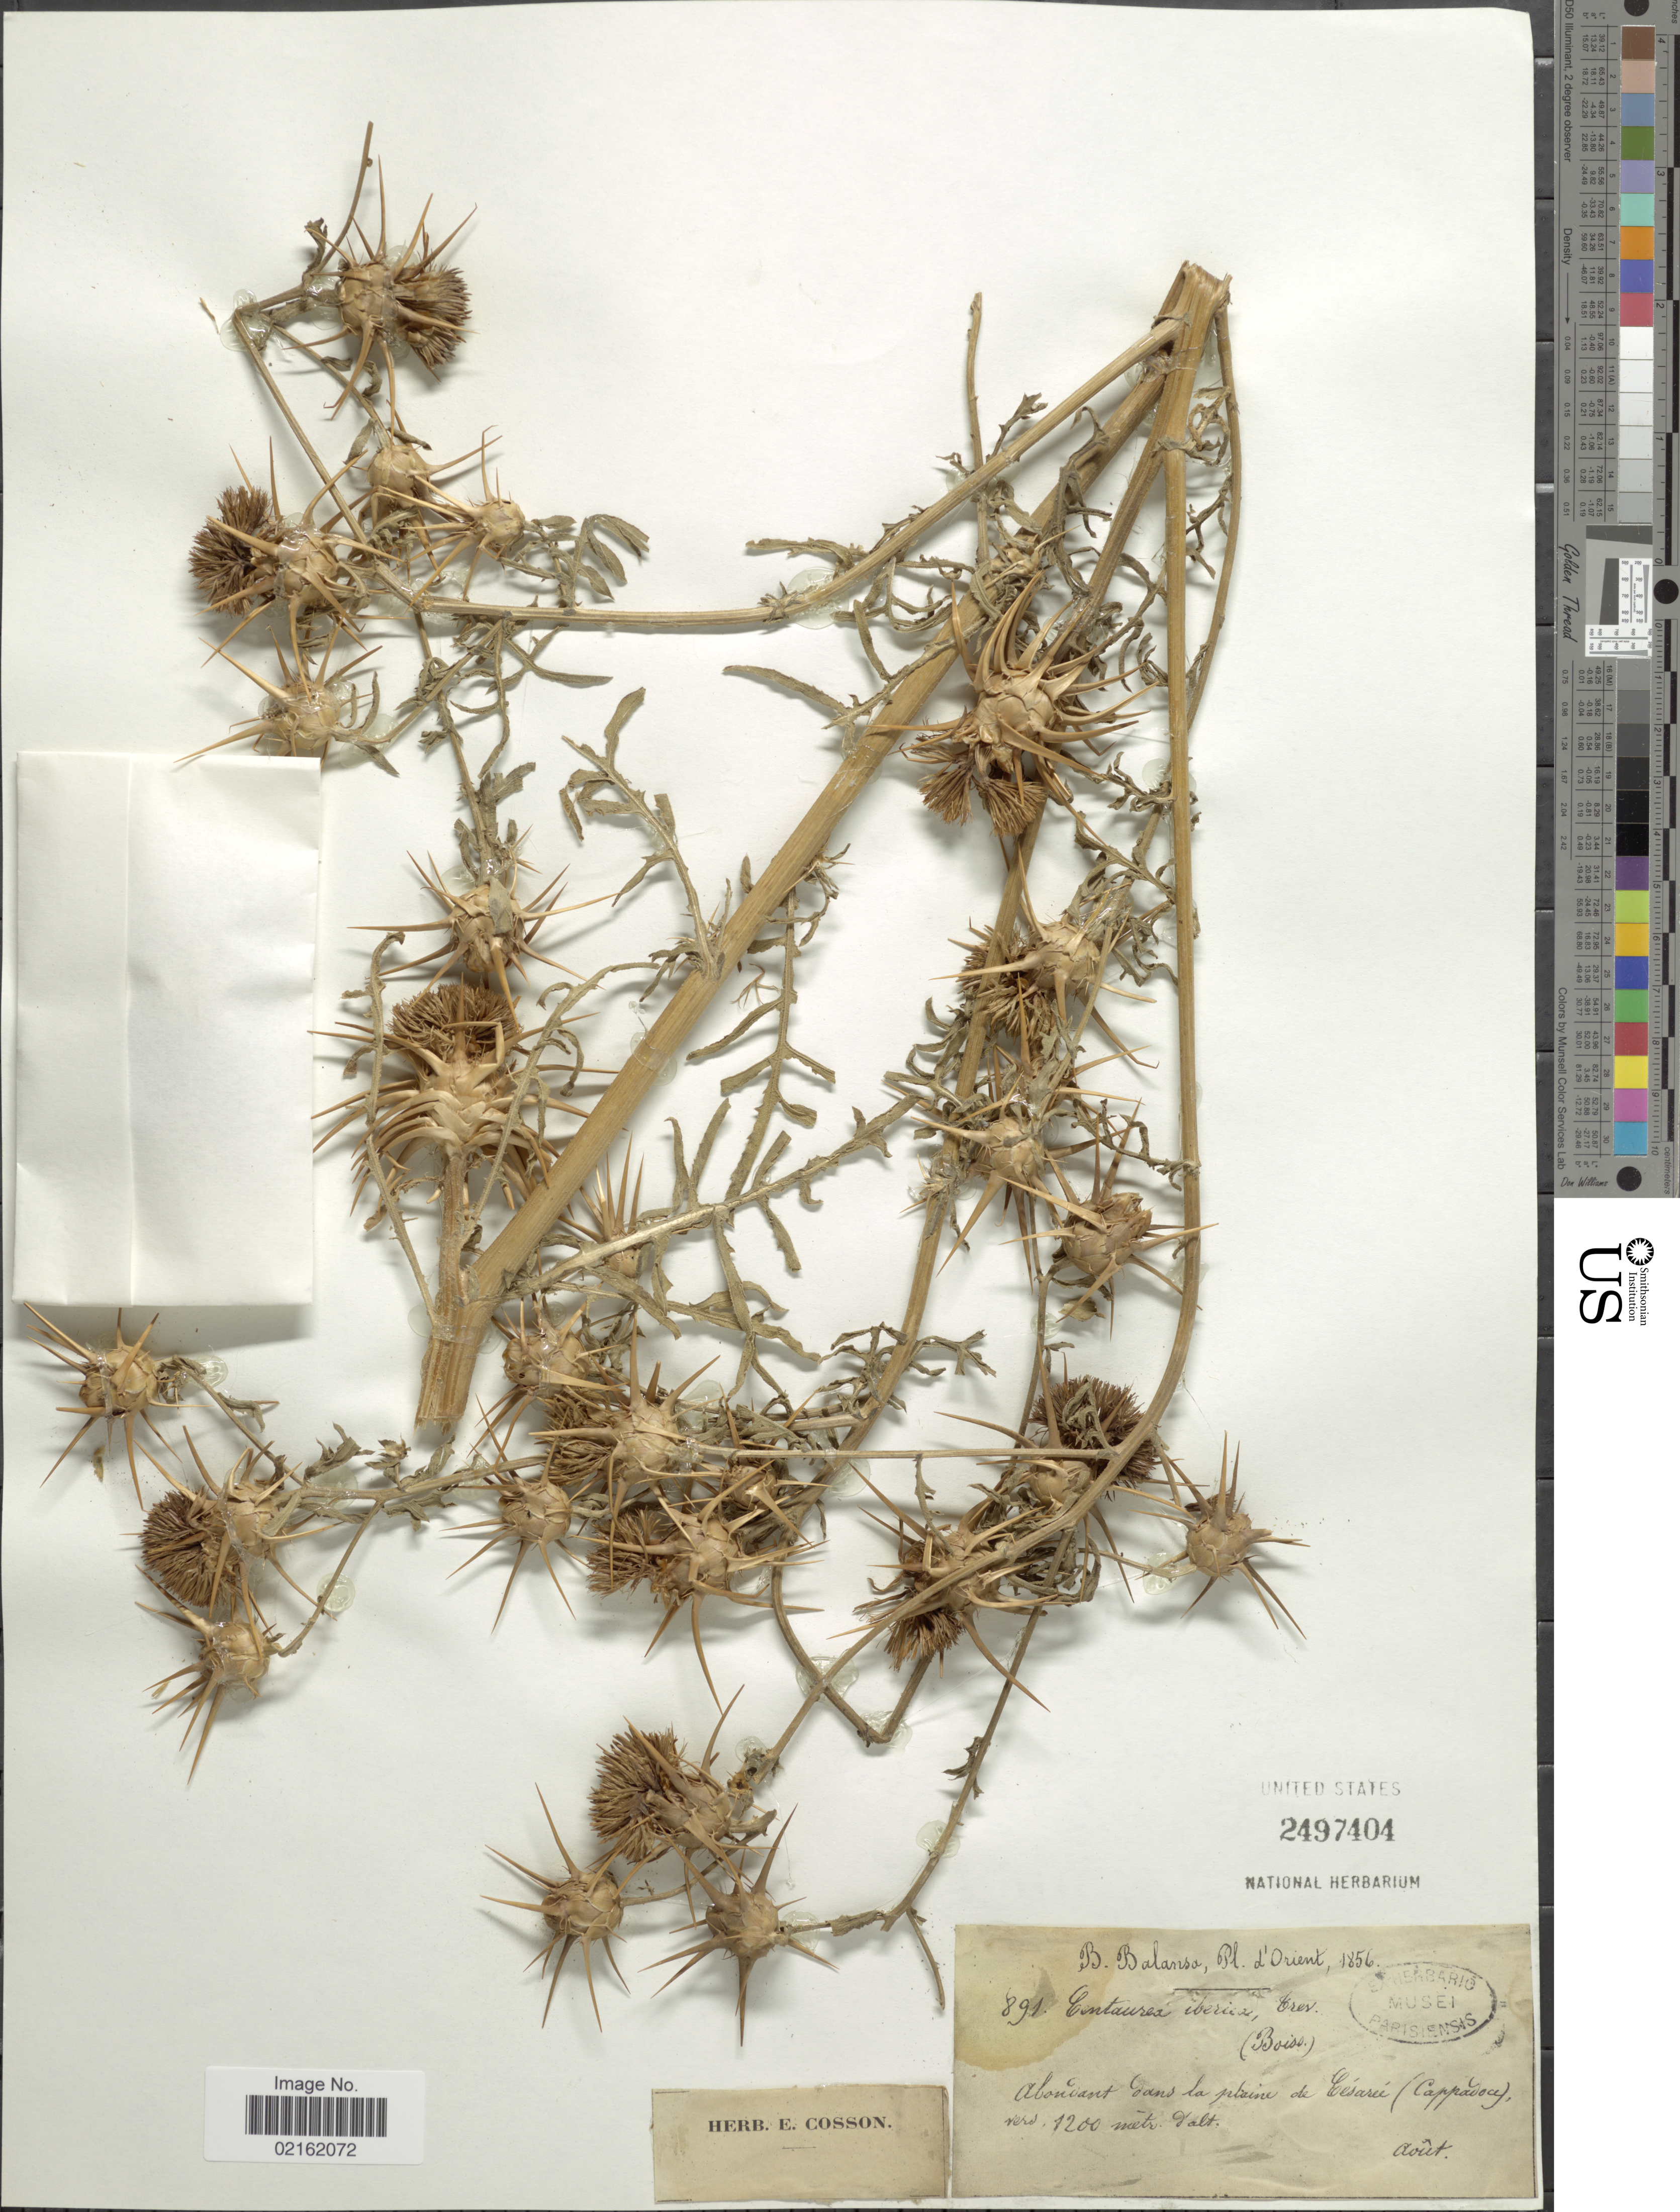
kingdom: Plantae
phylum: Tracheophyta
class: Magnoliopsida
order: Asterales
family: Asteraceae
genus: Centaurea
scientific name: Centaurea intricata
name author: Boiss.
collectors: B. Balansa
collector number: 891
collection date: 1856-08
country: Turkey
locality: Abondant Fans la plaine de Cesaree (Cappavoce), vers [interpreted]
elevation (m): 1200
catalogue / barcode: US 2497404